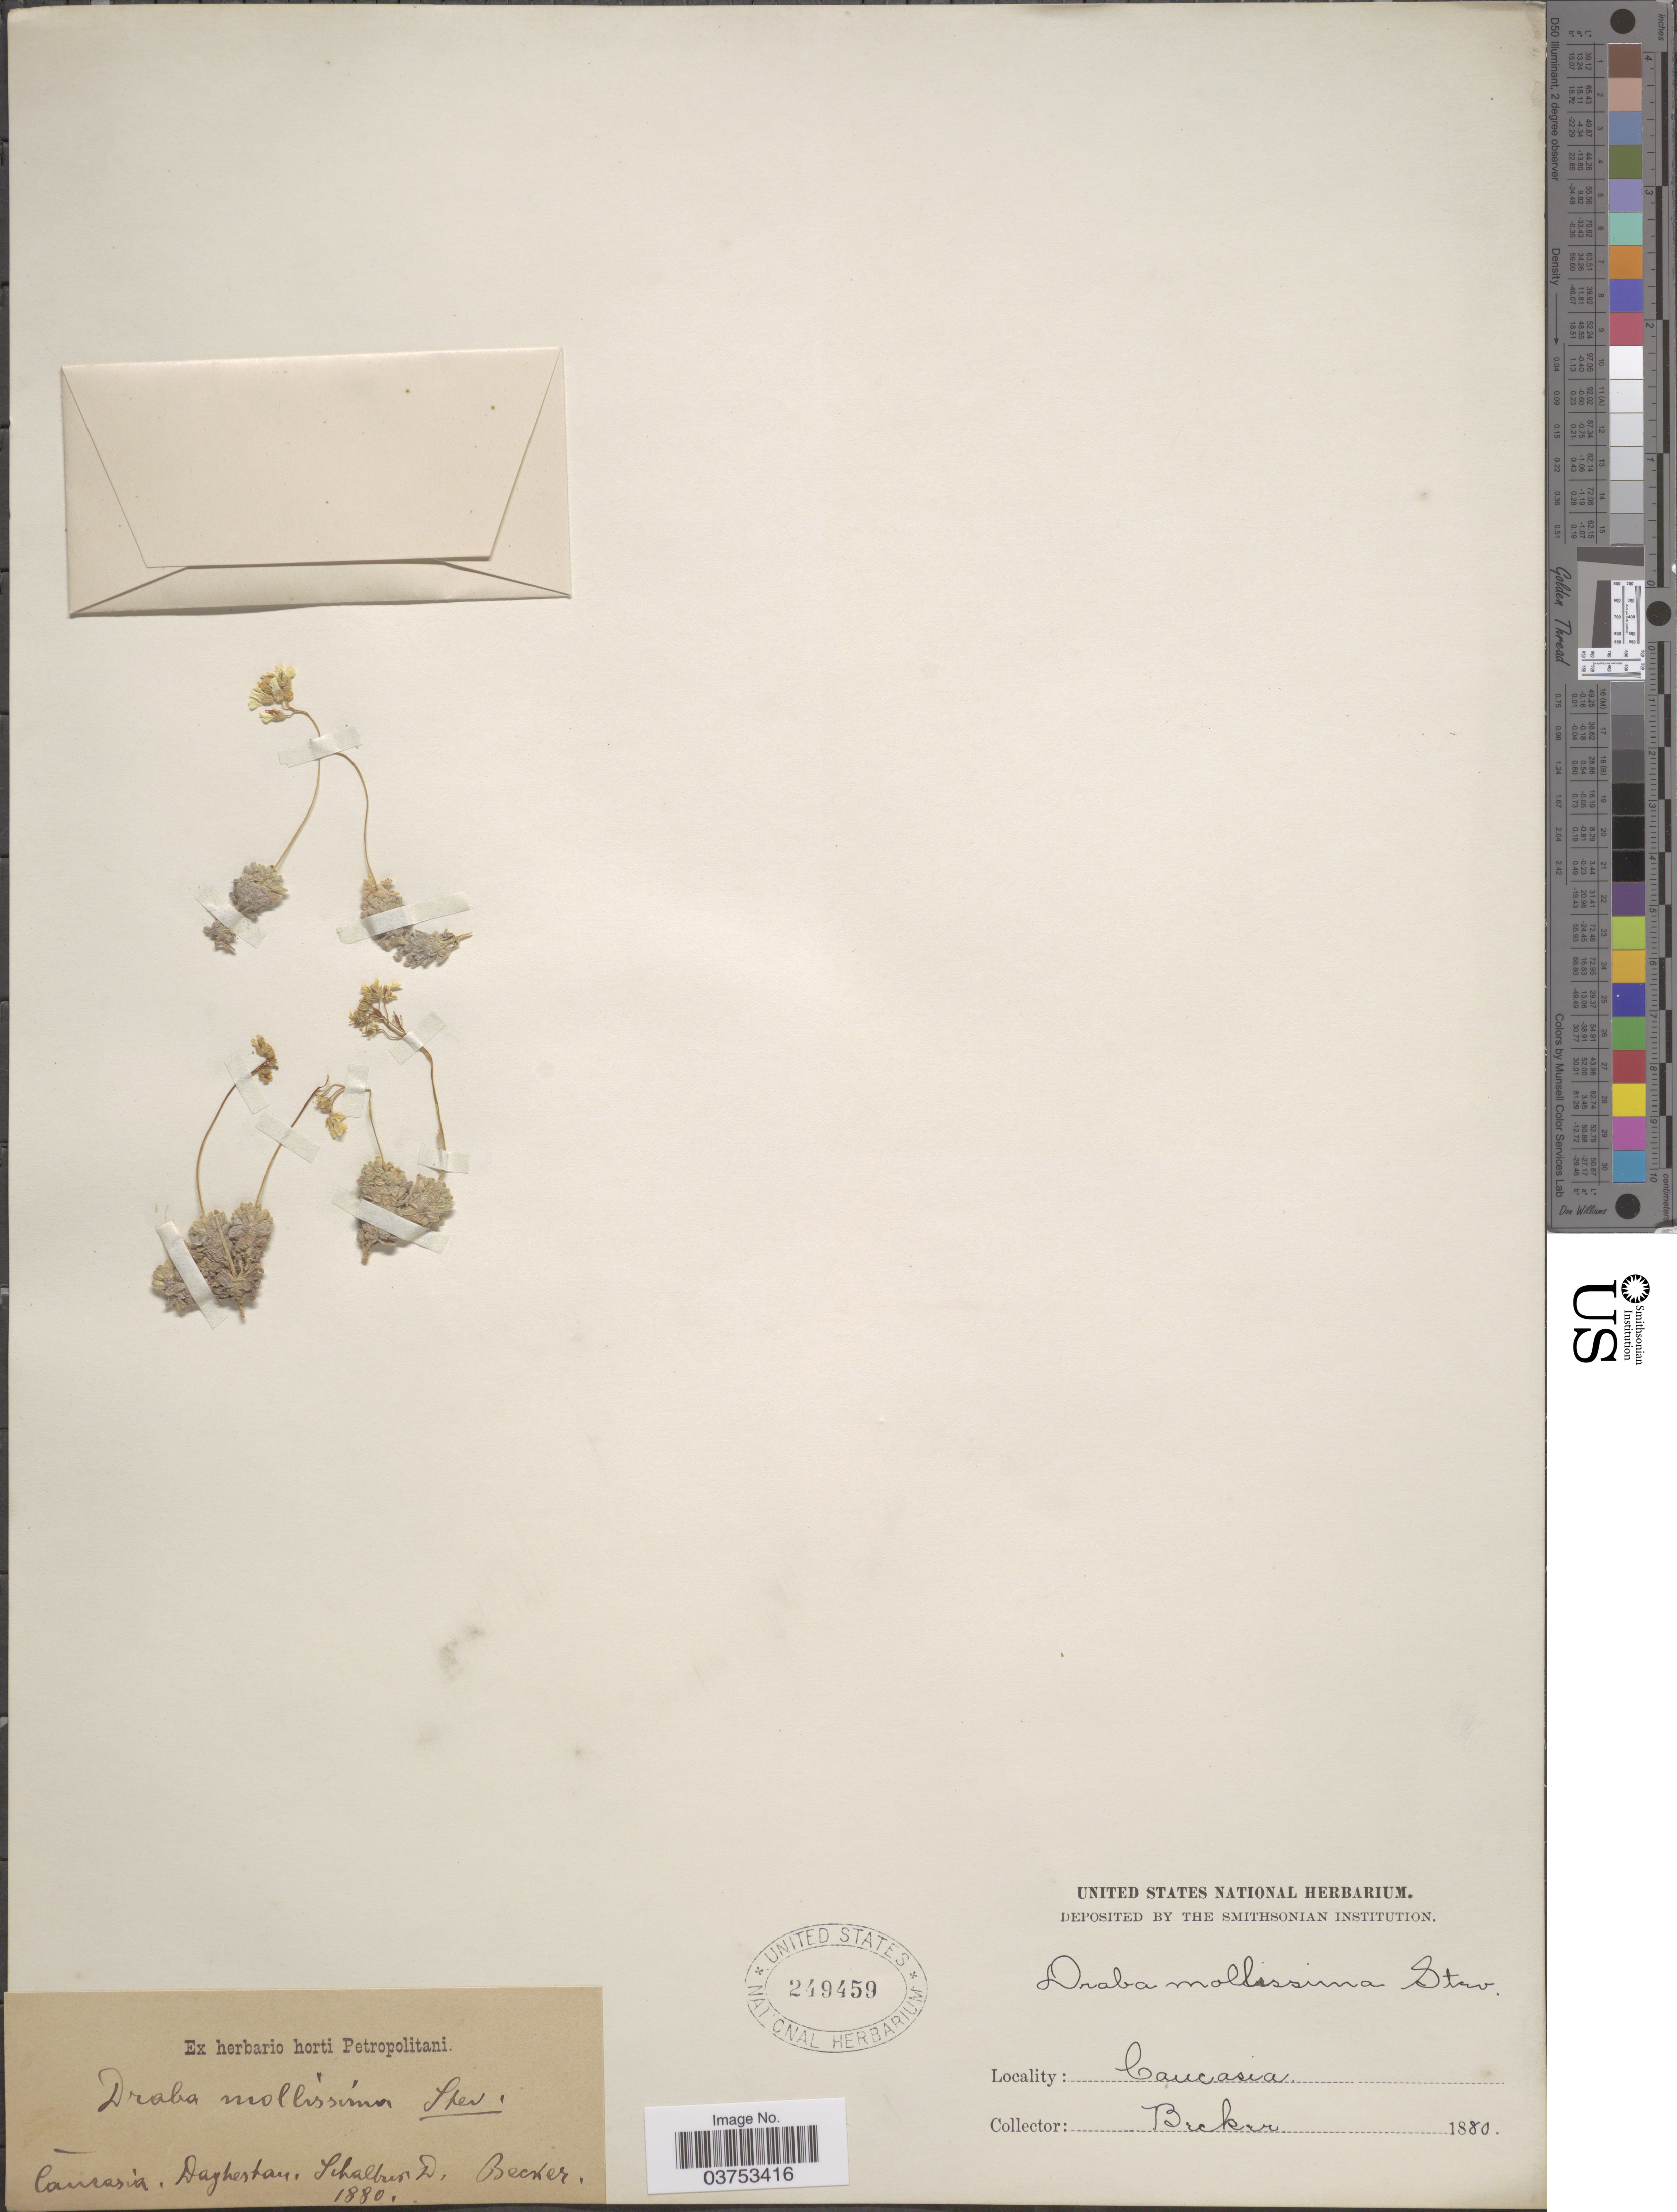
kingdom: Plantae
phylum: Tracheophyta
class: Magnoliopsida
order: Brassicales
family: Brassicaceae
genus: Draba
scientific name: Draba mollissima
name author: Steven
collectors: -. Becker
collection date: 1880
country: Russian Federation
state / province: Dagestan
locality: Caucasia, Daghestan, Schalbus D.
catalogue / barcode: US 249459